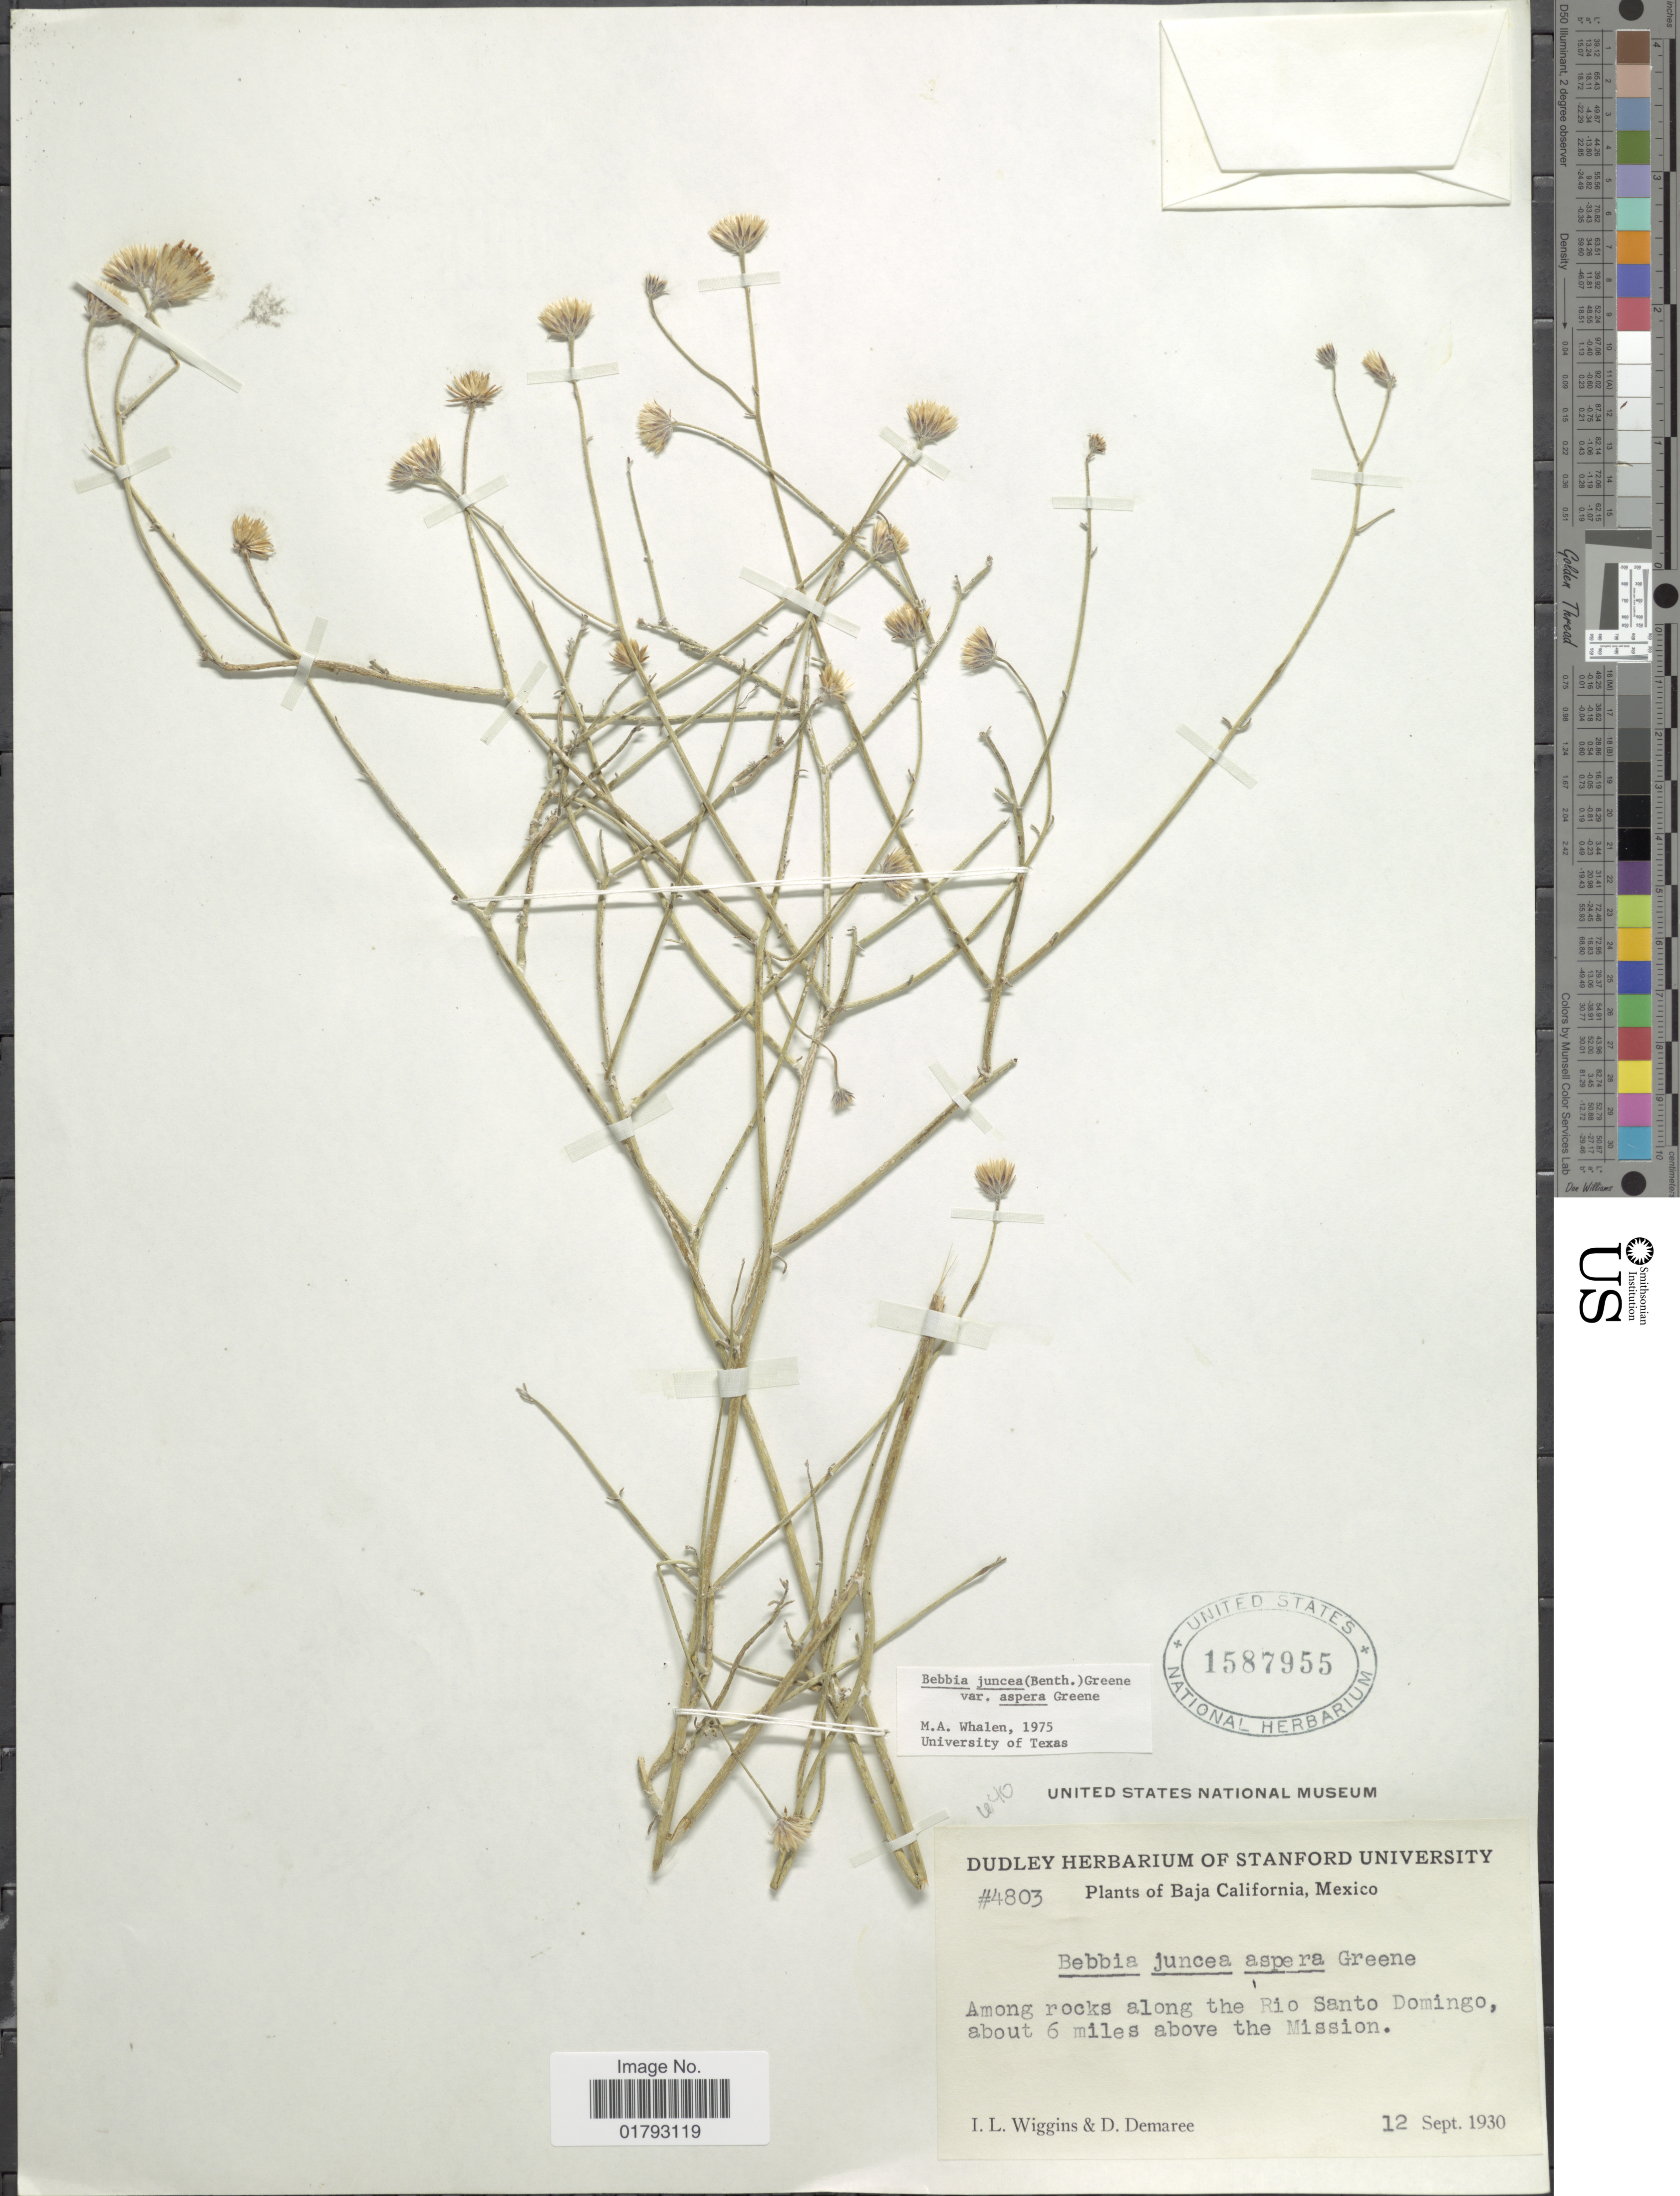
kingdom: Plantae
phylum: Tracheophyta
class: Magnoliopsida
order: Asterales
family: Asteraceae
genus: Bebbia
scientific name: Bebbia juncea var. aspera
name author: Greene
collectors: I. L. Wiggins & D. Demaree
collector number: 4803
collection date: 1930-09-12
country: Mexico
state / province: Baja California Sur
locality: Baja California, Mexico, Among rocks along the Rio Santo Domingo about 6 miles above the Mission.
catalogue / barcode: US 1587955